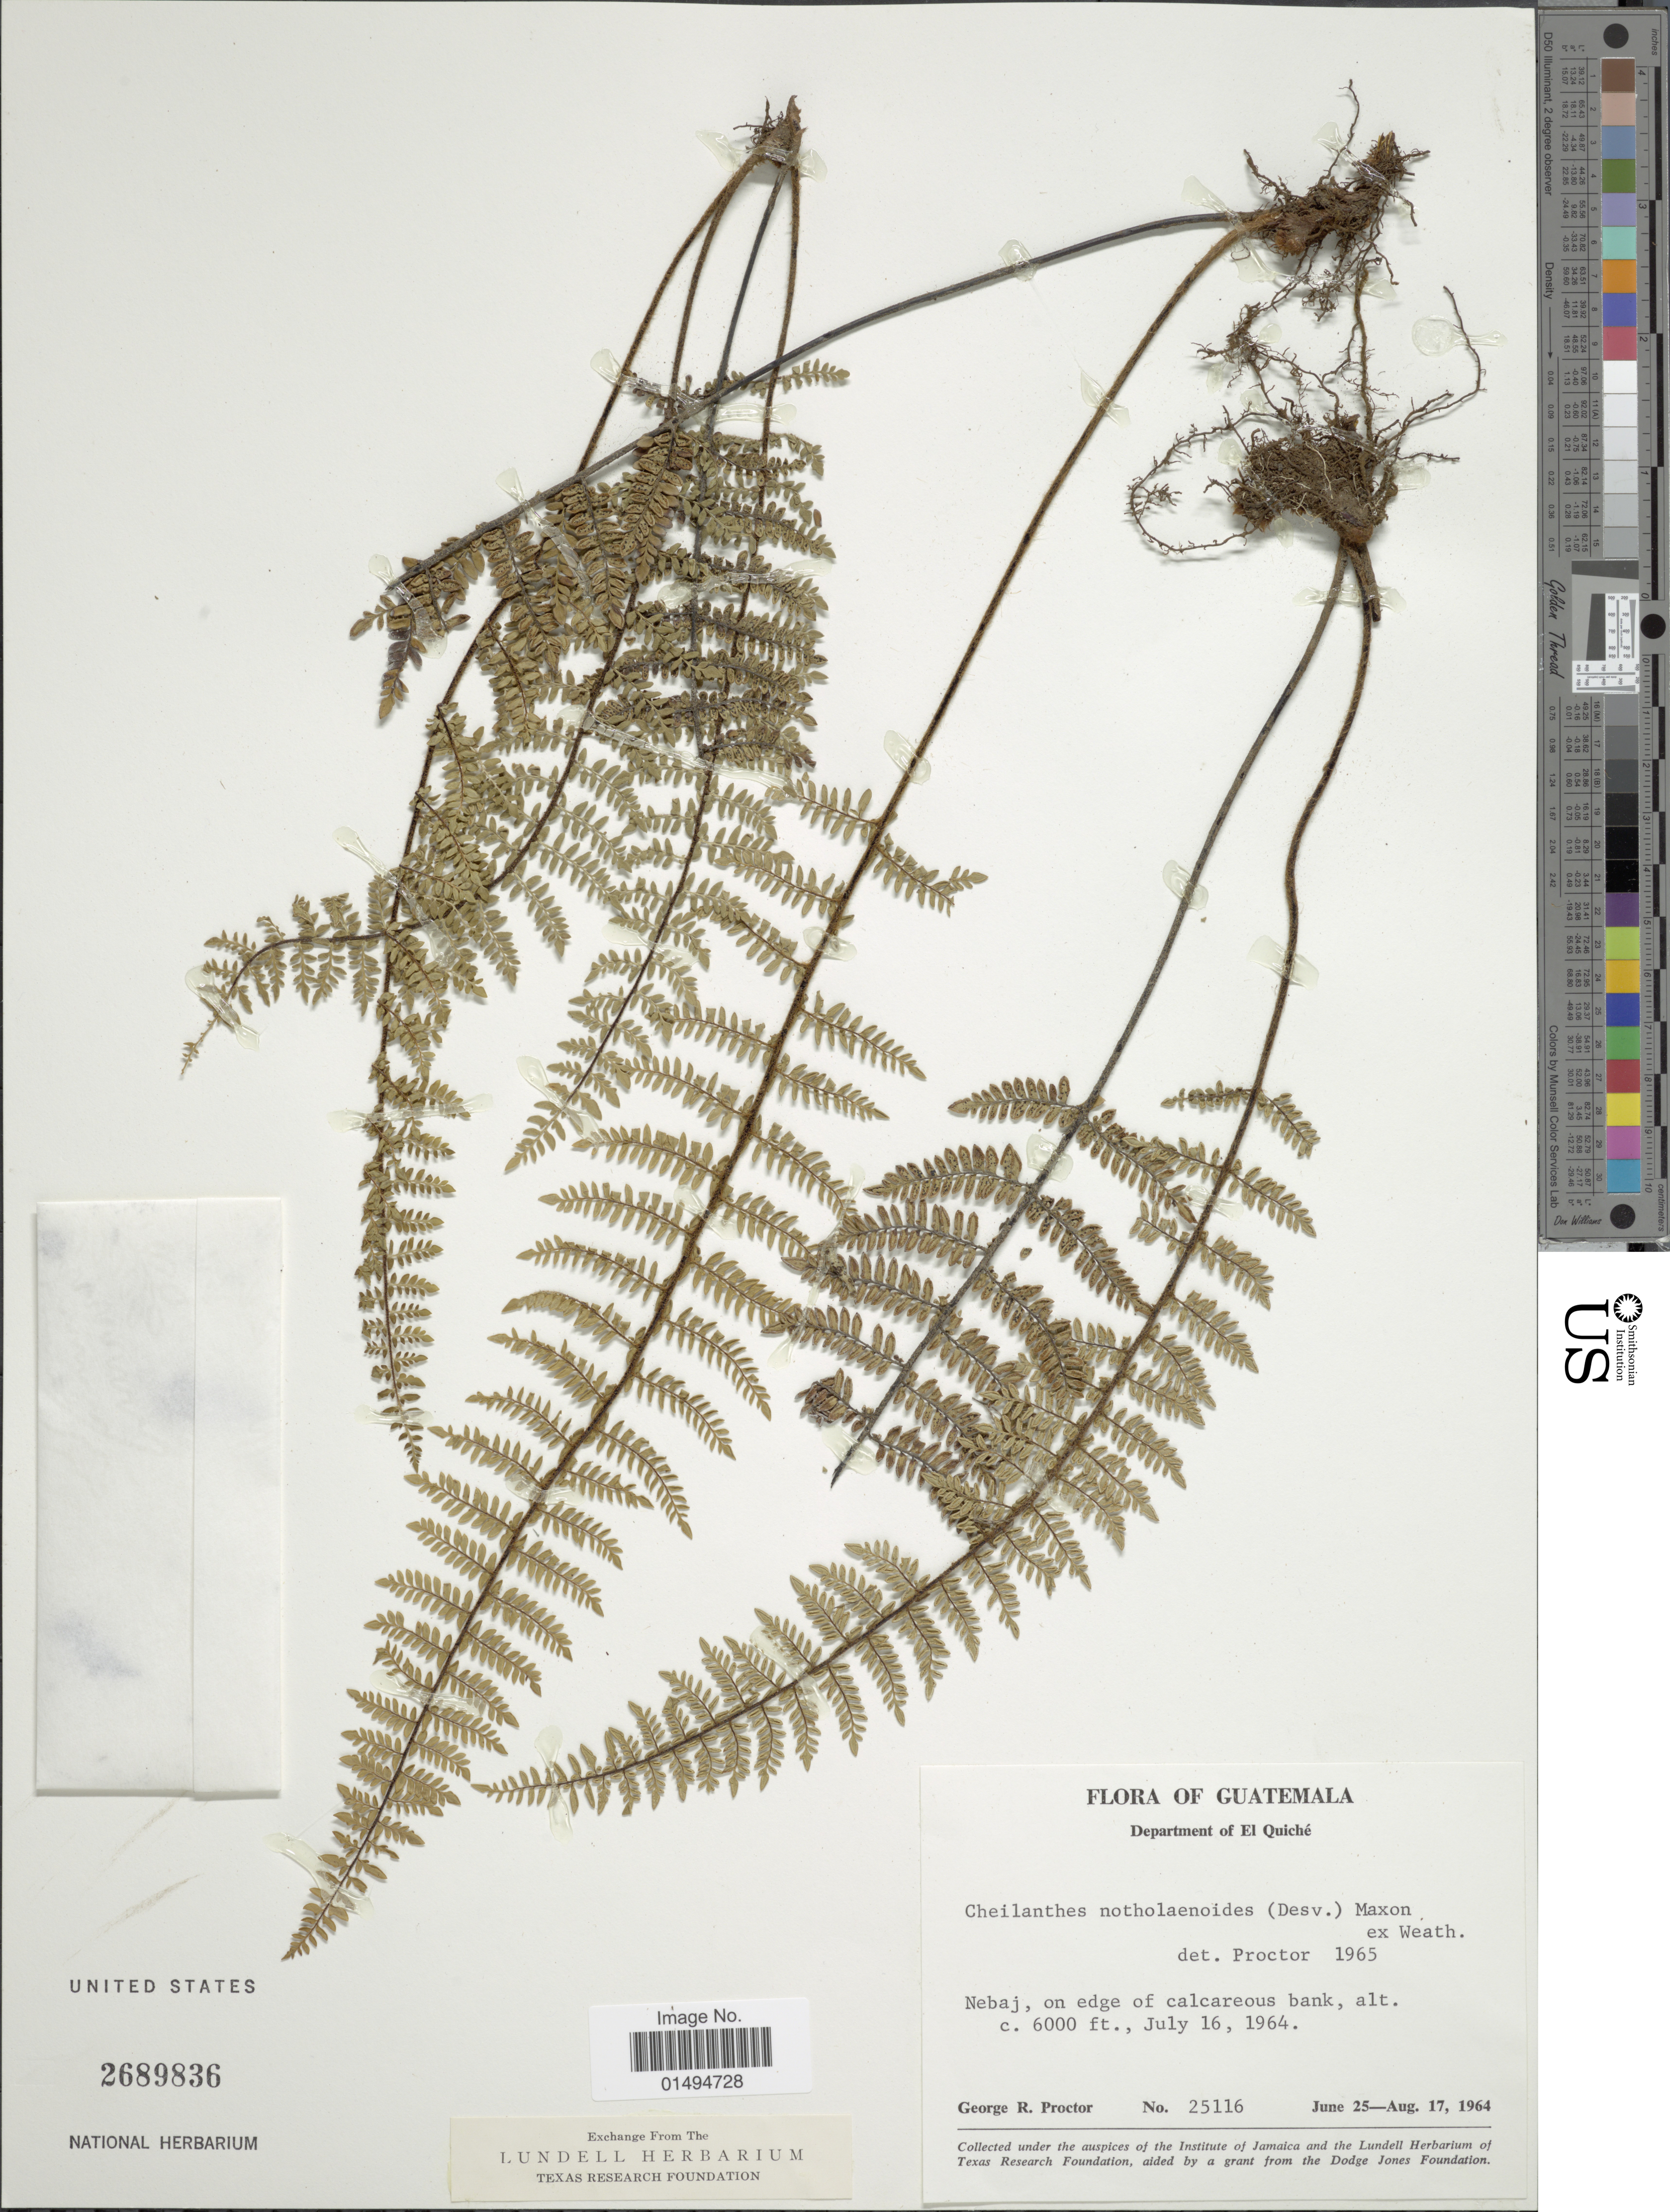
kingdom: Plantae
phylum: Tracheophyta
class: Polypodiopsida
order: Polypodiales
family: Pteridaceae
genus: Myriopteris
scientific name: Myriopteris notholaenoides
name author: (Desv.) Grusz & Windham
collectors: G. R. Proctor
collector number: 25116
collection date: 1964-06-25/1964-08-17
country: Guatemala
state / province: El Quiché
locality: Nebaj, on edge of calcareous bank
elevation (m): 1829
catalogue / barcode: US 2689836